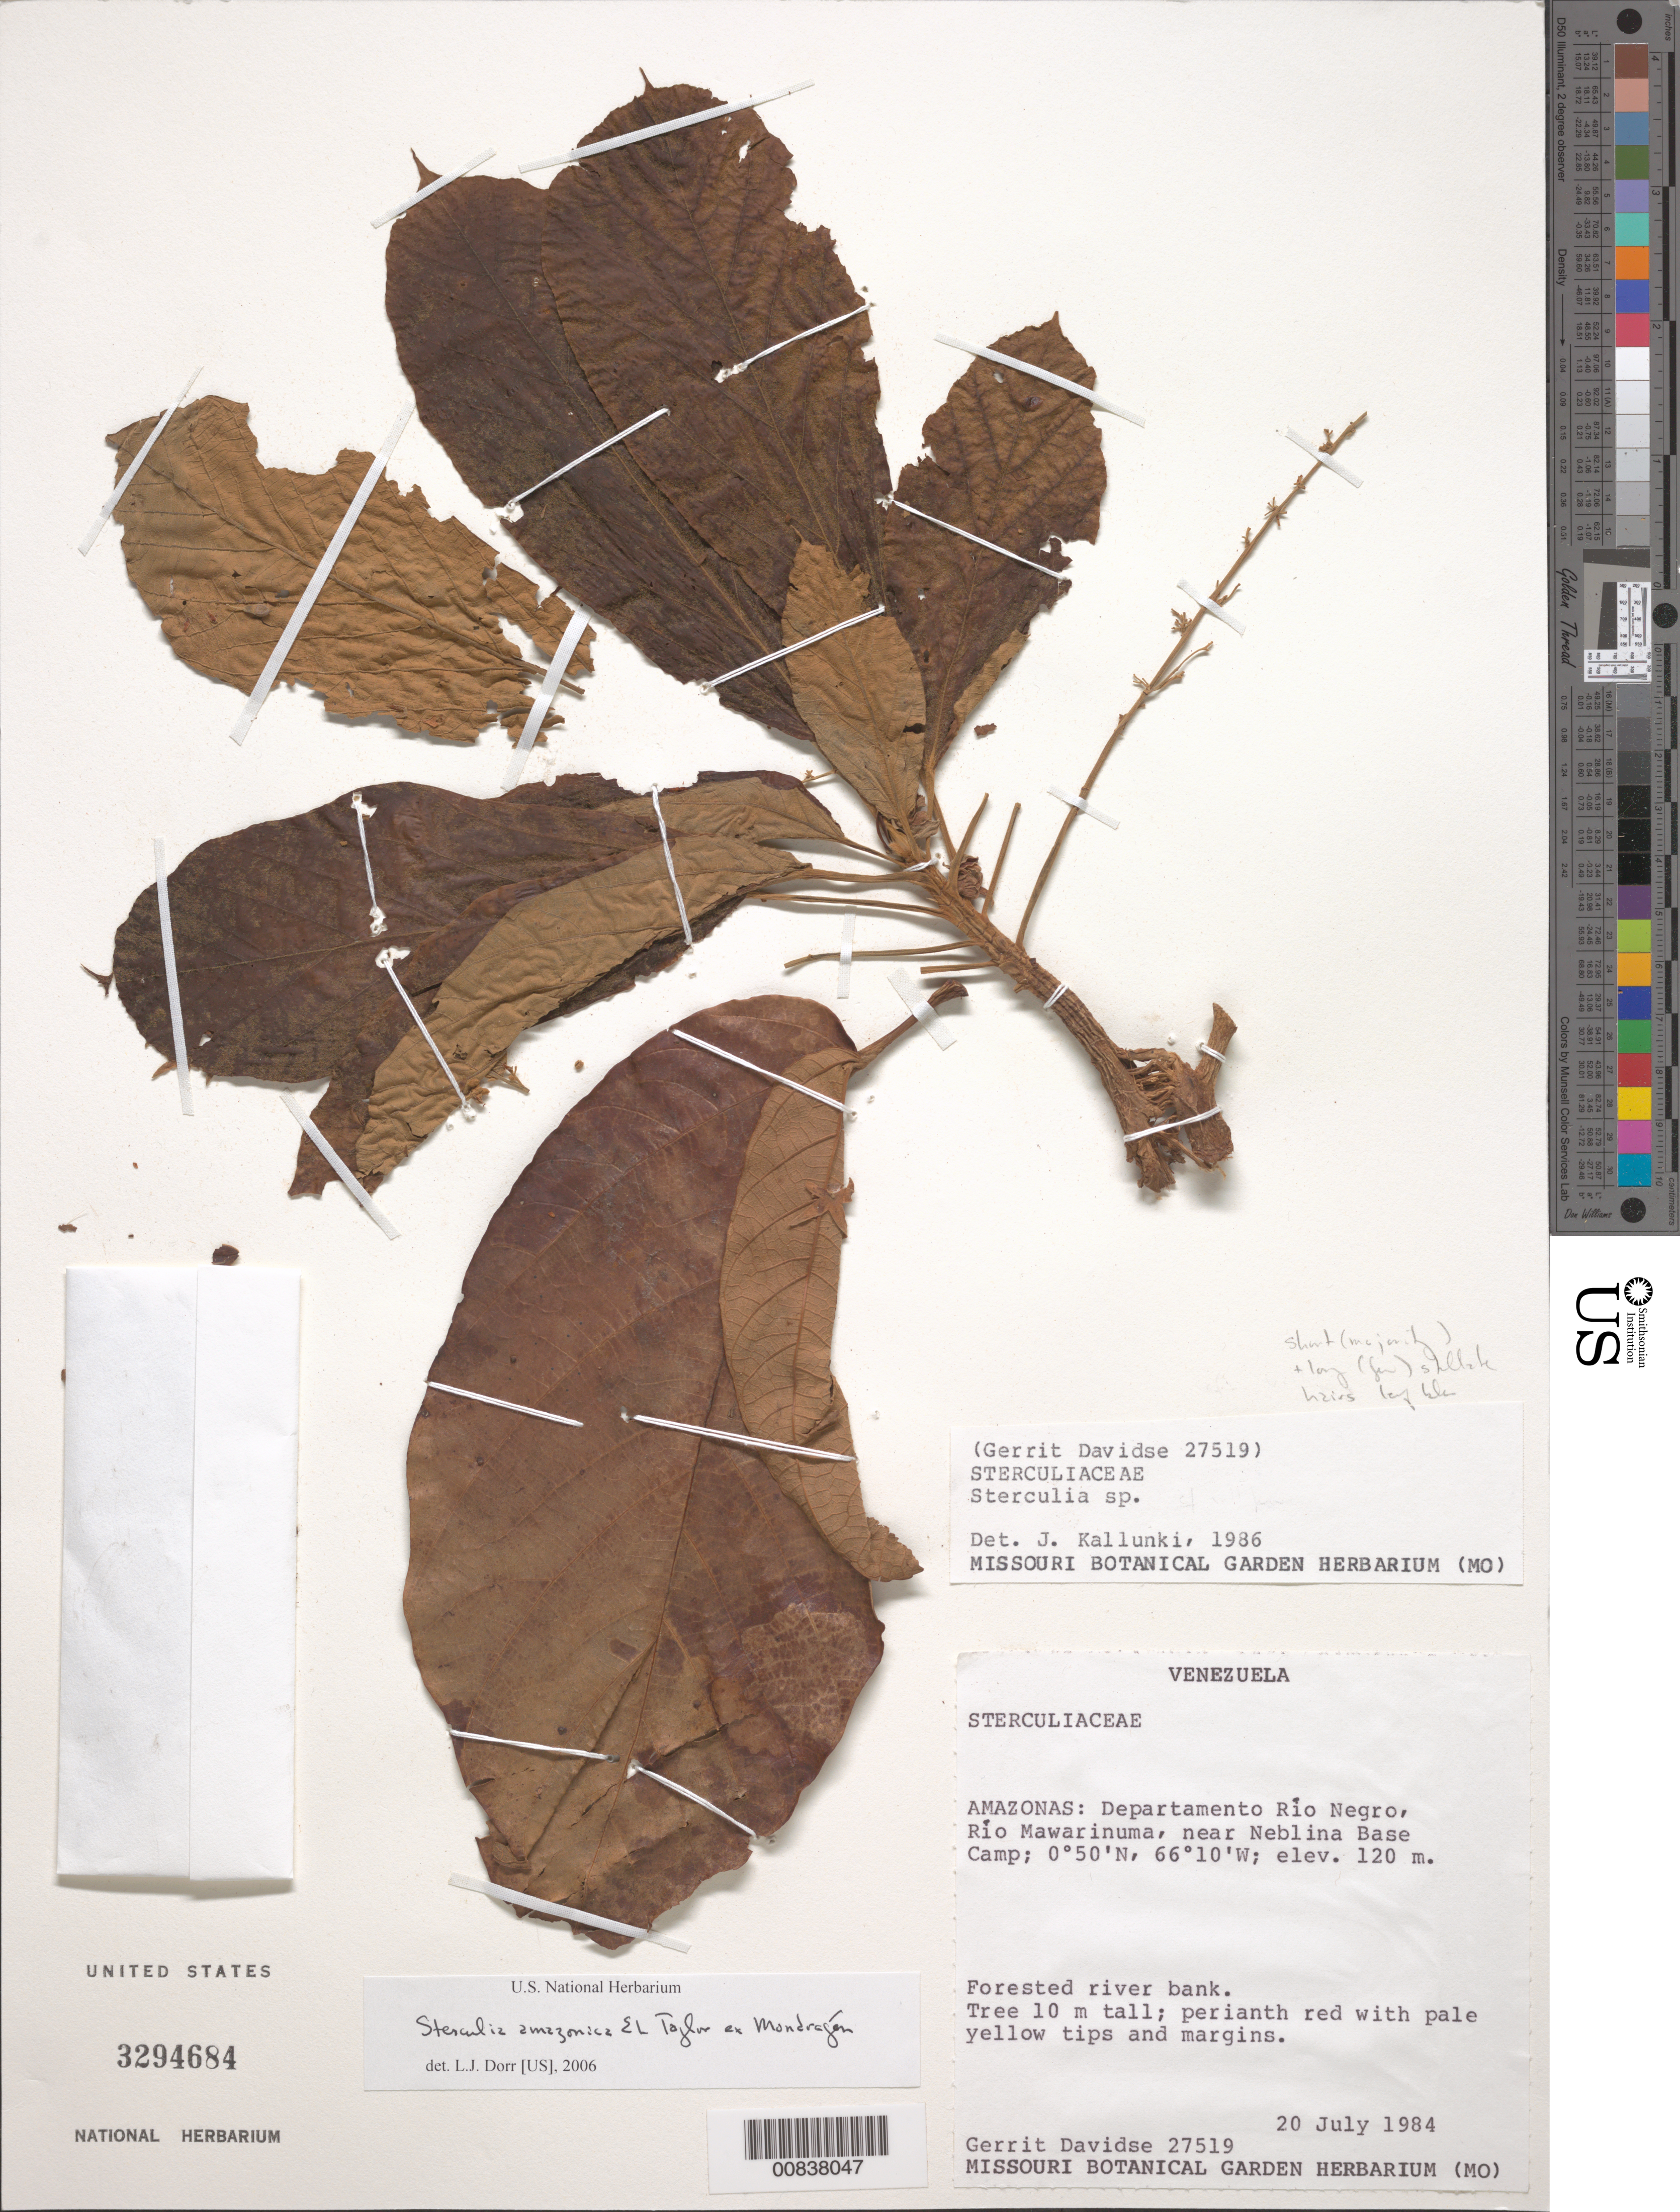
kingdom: Plantae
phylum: Tracheophyta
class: Magnoliopsida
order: Malvales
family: Malvaceae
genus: Sterculia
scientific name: Sterculia amazonica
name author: E.L. Taylor ex Mondragón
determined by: Dorr, L. J., (BOT), Smithsonian Institution - National Museum of Natural History (UNITED STATES)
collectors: G. Davidse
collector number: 27519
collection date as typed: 20 Jul 1984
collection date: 1984-07-20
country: Venezuela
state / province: Amazonas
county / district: Rio Negro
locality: Río Mawarinuma, near Neblina Base Camp.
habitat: Forested river bank.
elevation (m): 120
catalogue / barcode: US 3294684